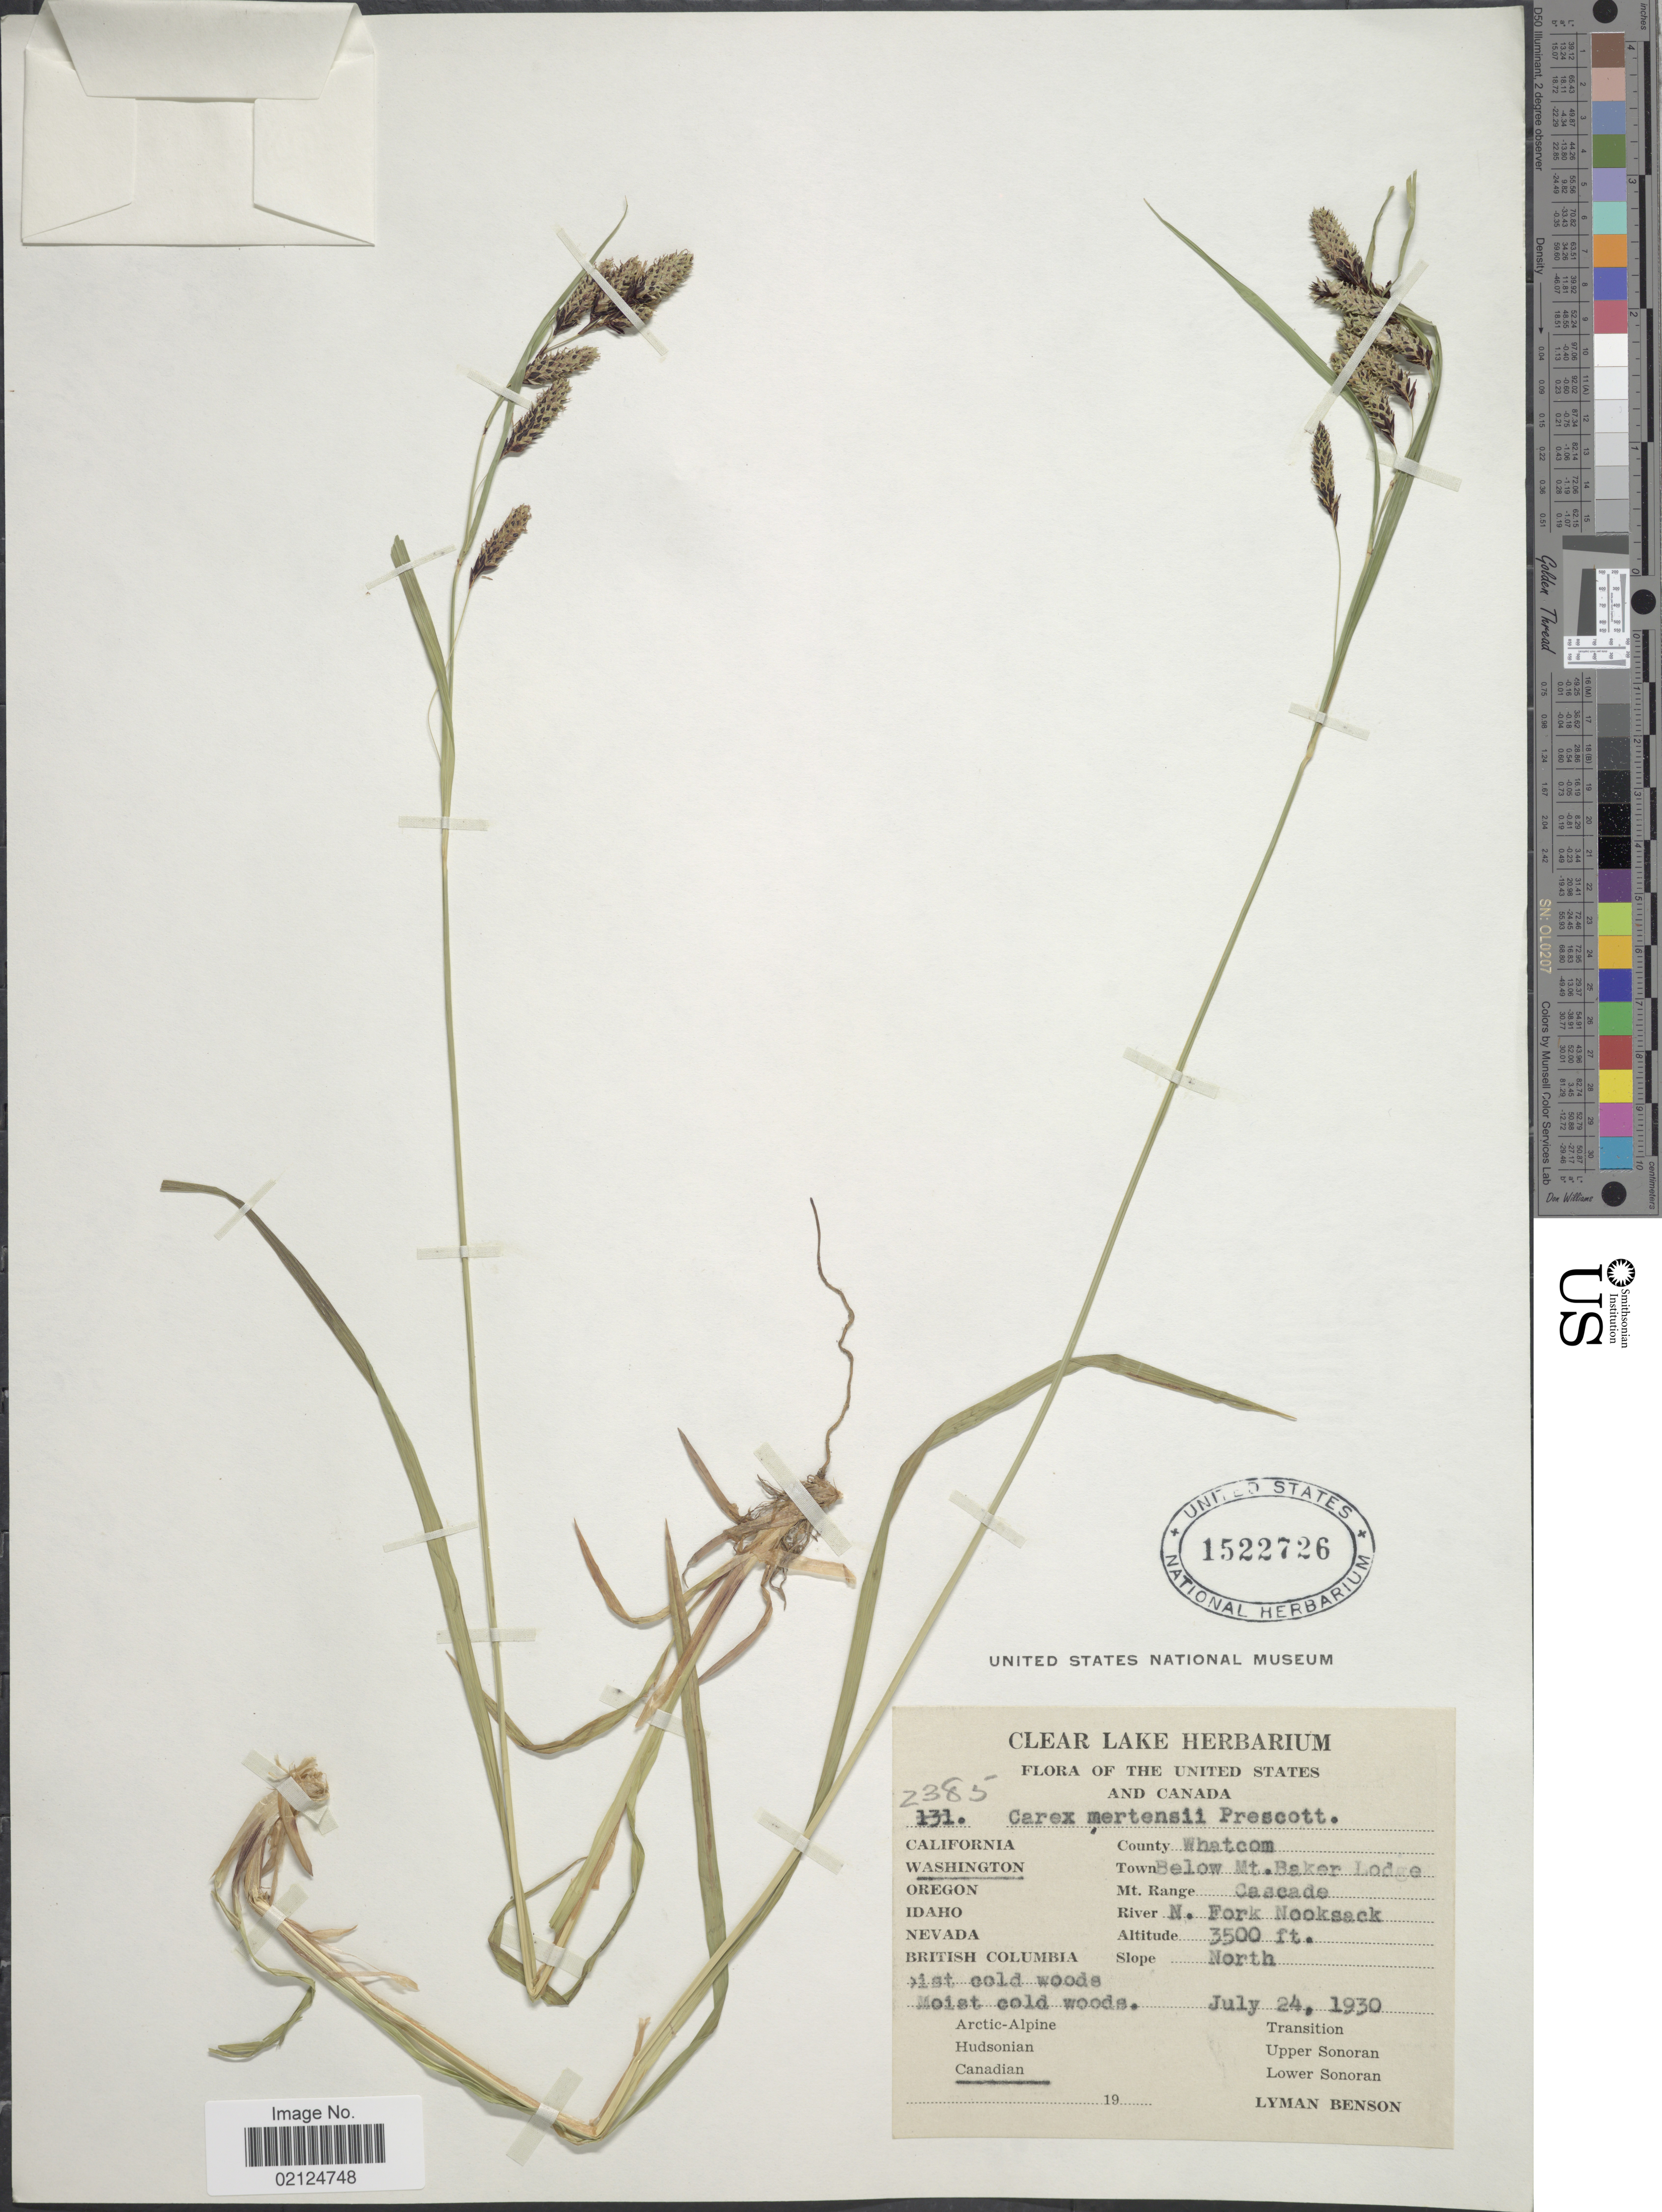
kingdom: Plantae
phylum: Tracheophyta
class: Liliopsida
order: Poales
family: Cyperaceae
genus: Carex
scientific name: Carex mertensii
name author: J.D. Prescott ex Bong.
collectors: L. D. Benson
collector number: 2385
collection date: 1930-07-24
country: United States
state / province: Washington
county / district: Whatcom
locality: Town below Mt. Baker Lodge, Mt. Range Cascade. River N. Fork Nooksack, Slope North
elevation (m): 1067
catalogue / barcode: US 1522726